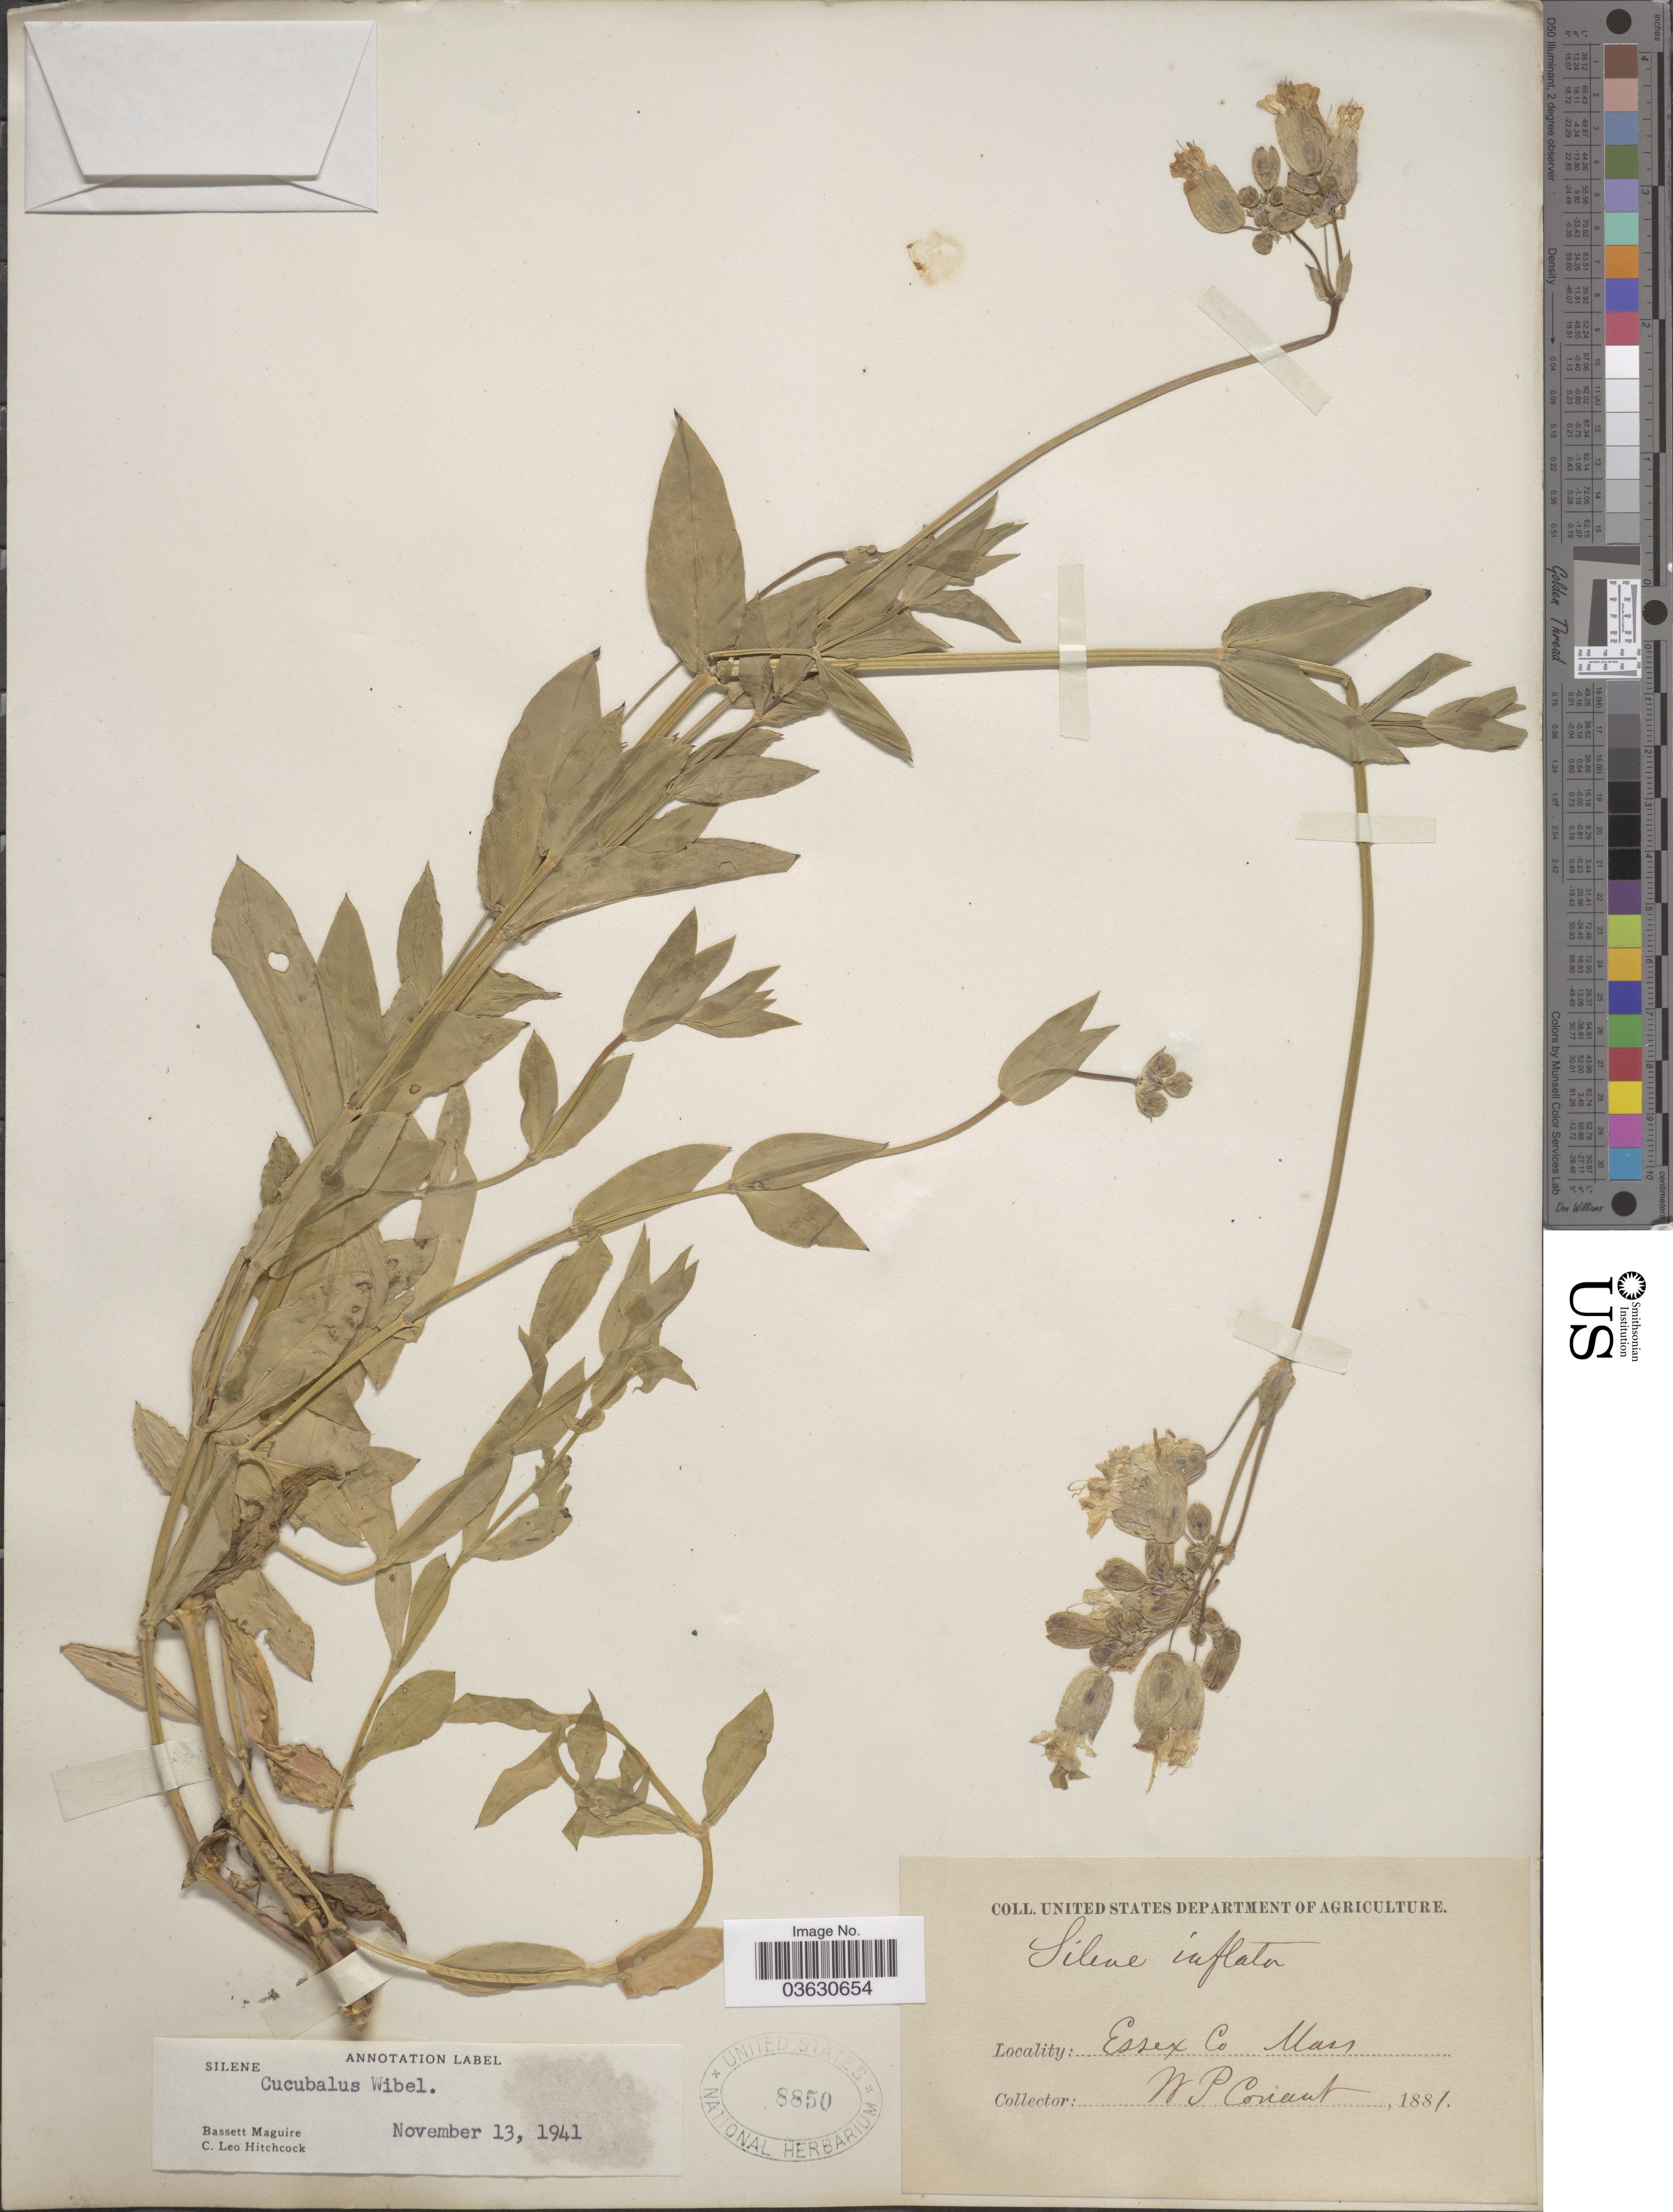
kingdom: Plantae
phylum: Tracheophyta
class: Magnoliopsida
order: Caryophyllales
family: Caryophyllaceae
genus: Silene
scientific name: Silene cucubalus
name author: L.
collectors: W. P. Conant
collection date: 1881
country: United States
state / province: Massachusetts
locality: Essex Co.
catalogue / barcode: US 8850